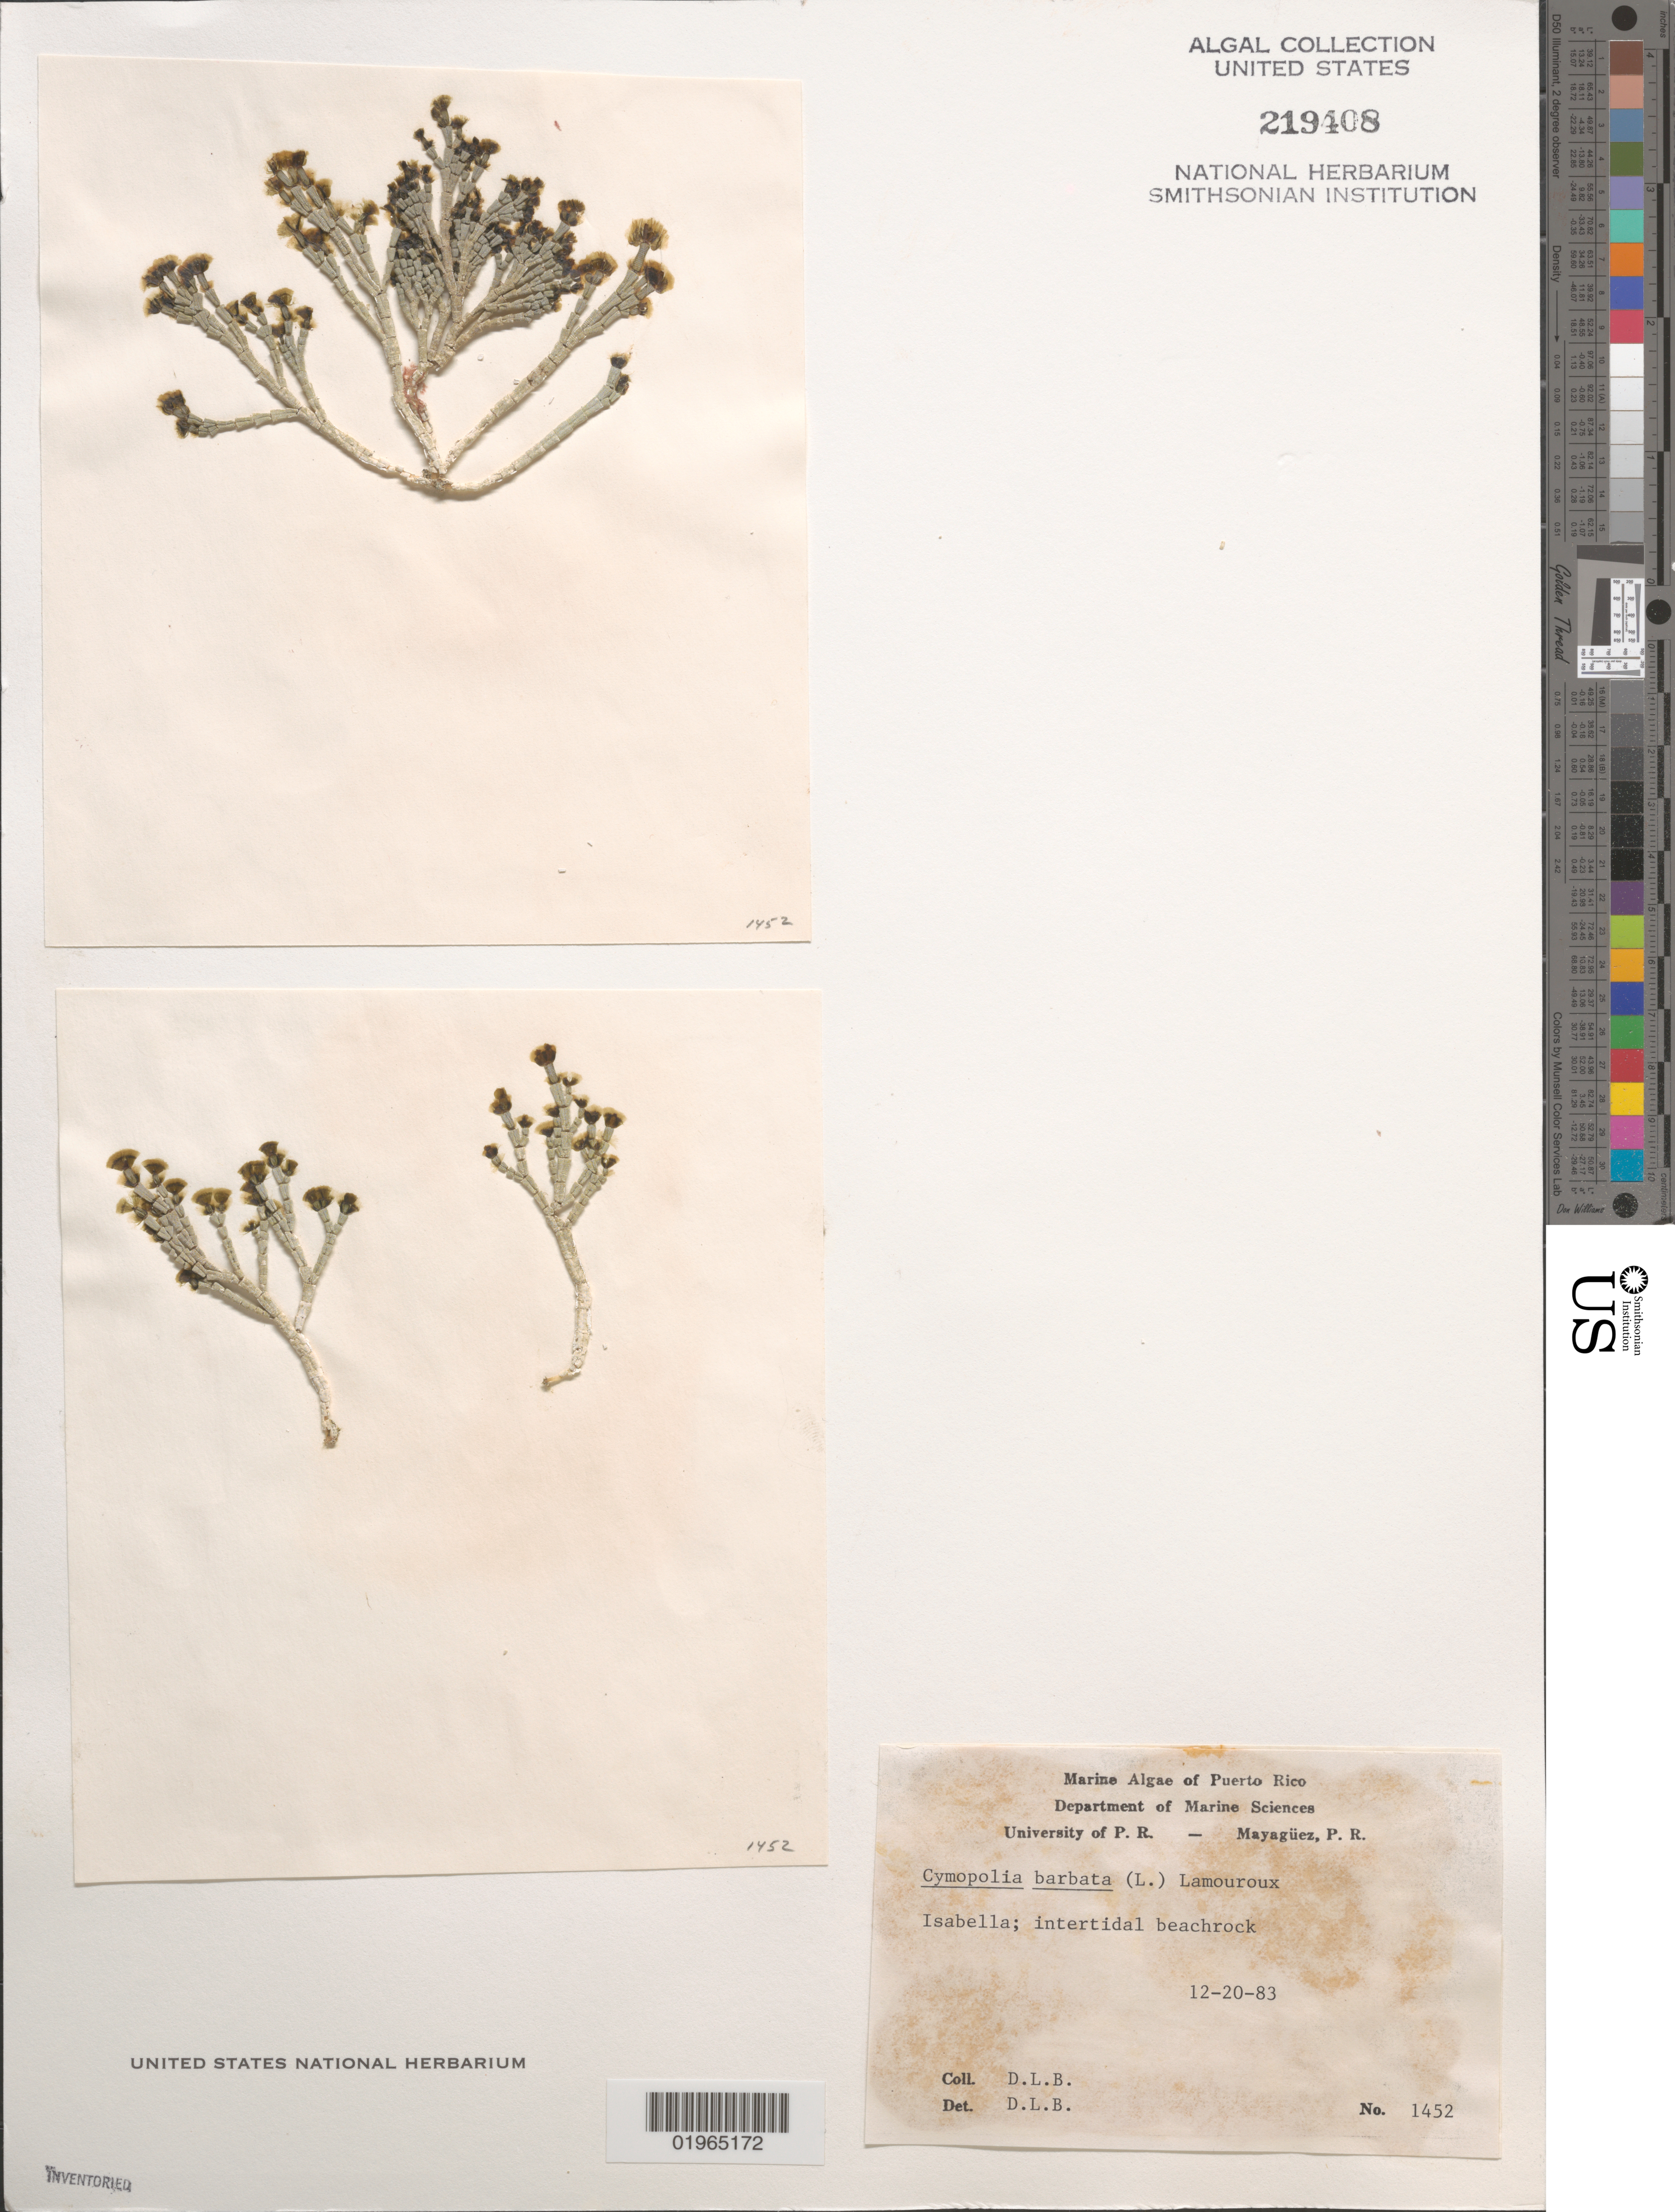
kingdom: Plantae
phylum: Chlorophyta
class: Ulvophyceae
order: Dasycladales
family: Dasycladaceae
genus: Cymopolia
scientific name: Cymopolia barbata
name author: (L.) J.V.Lamouroux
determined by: Ballantine, D. L.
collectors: D.L. Ballantine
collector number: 1452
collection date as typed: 20 Dec 1983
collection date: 1983-12-20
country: Puerto Rico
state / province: Isabela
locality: Isabella, intertidal beachrock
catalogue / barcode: US 219408